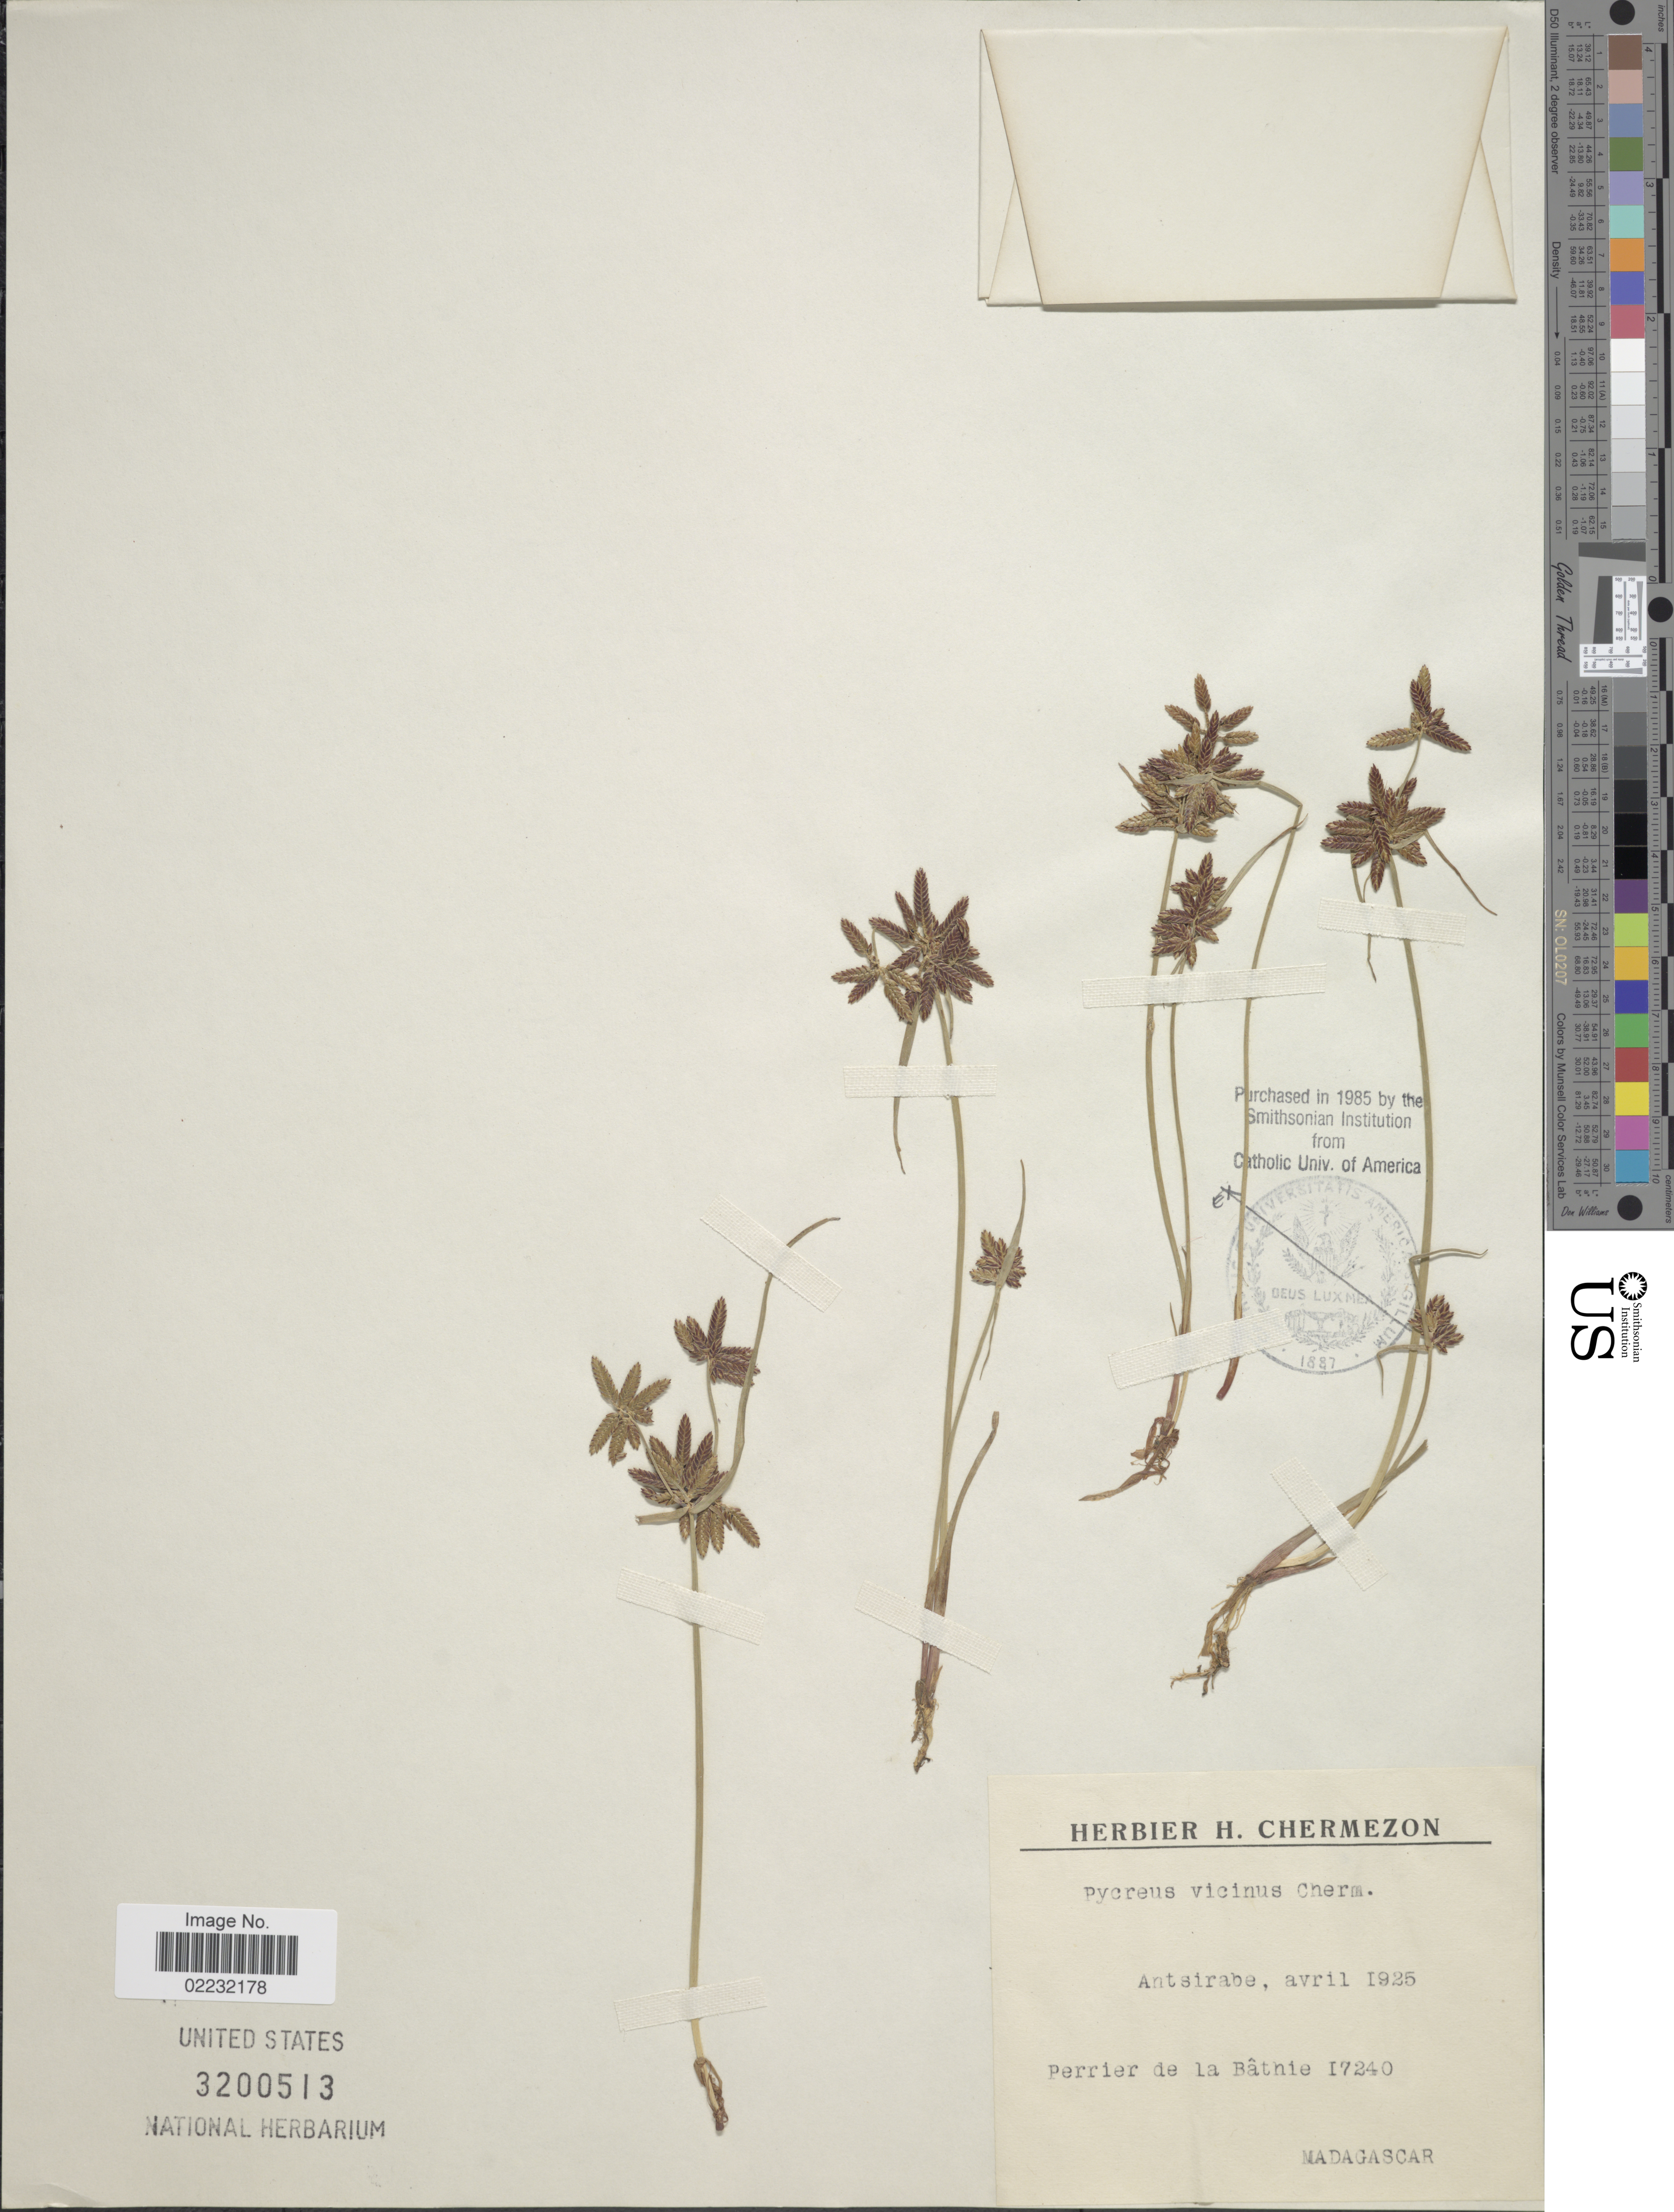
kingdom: Plantae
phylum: Tracheophyta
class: Liliopsida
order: Poales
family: Cyperaceae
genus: Cyperus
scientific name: Cyperus flavescens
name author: L.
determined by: Strong, Mark T., (BOT), Smithsonian Institution - National Museum of Natural History (UNITED STATES)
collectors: Perrier de la Bâthie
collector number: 17240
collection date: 1925-04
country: Madagascar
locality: Antsirabe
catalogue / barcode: US 3200513